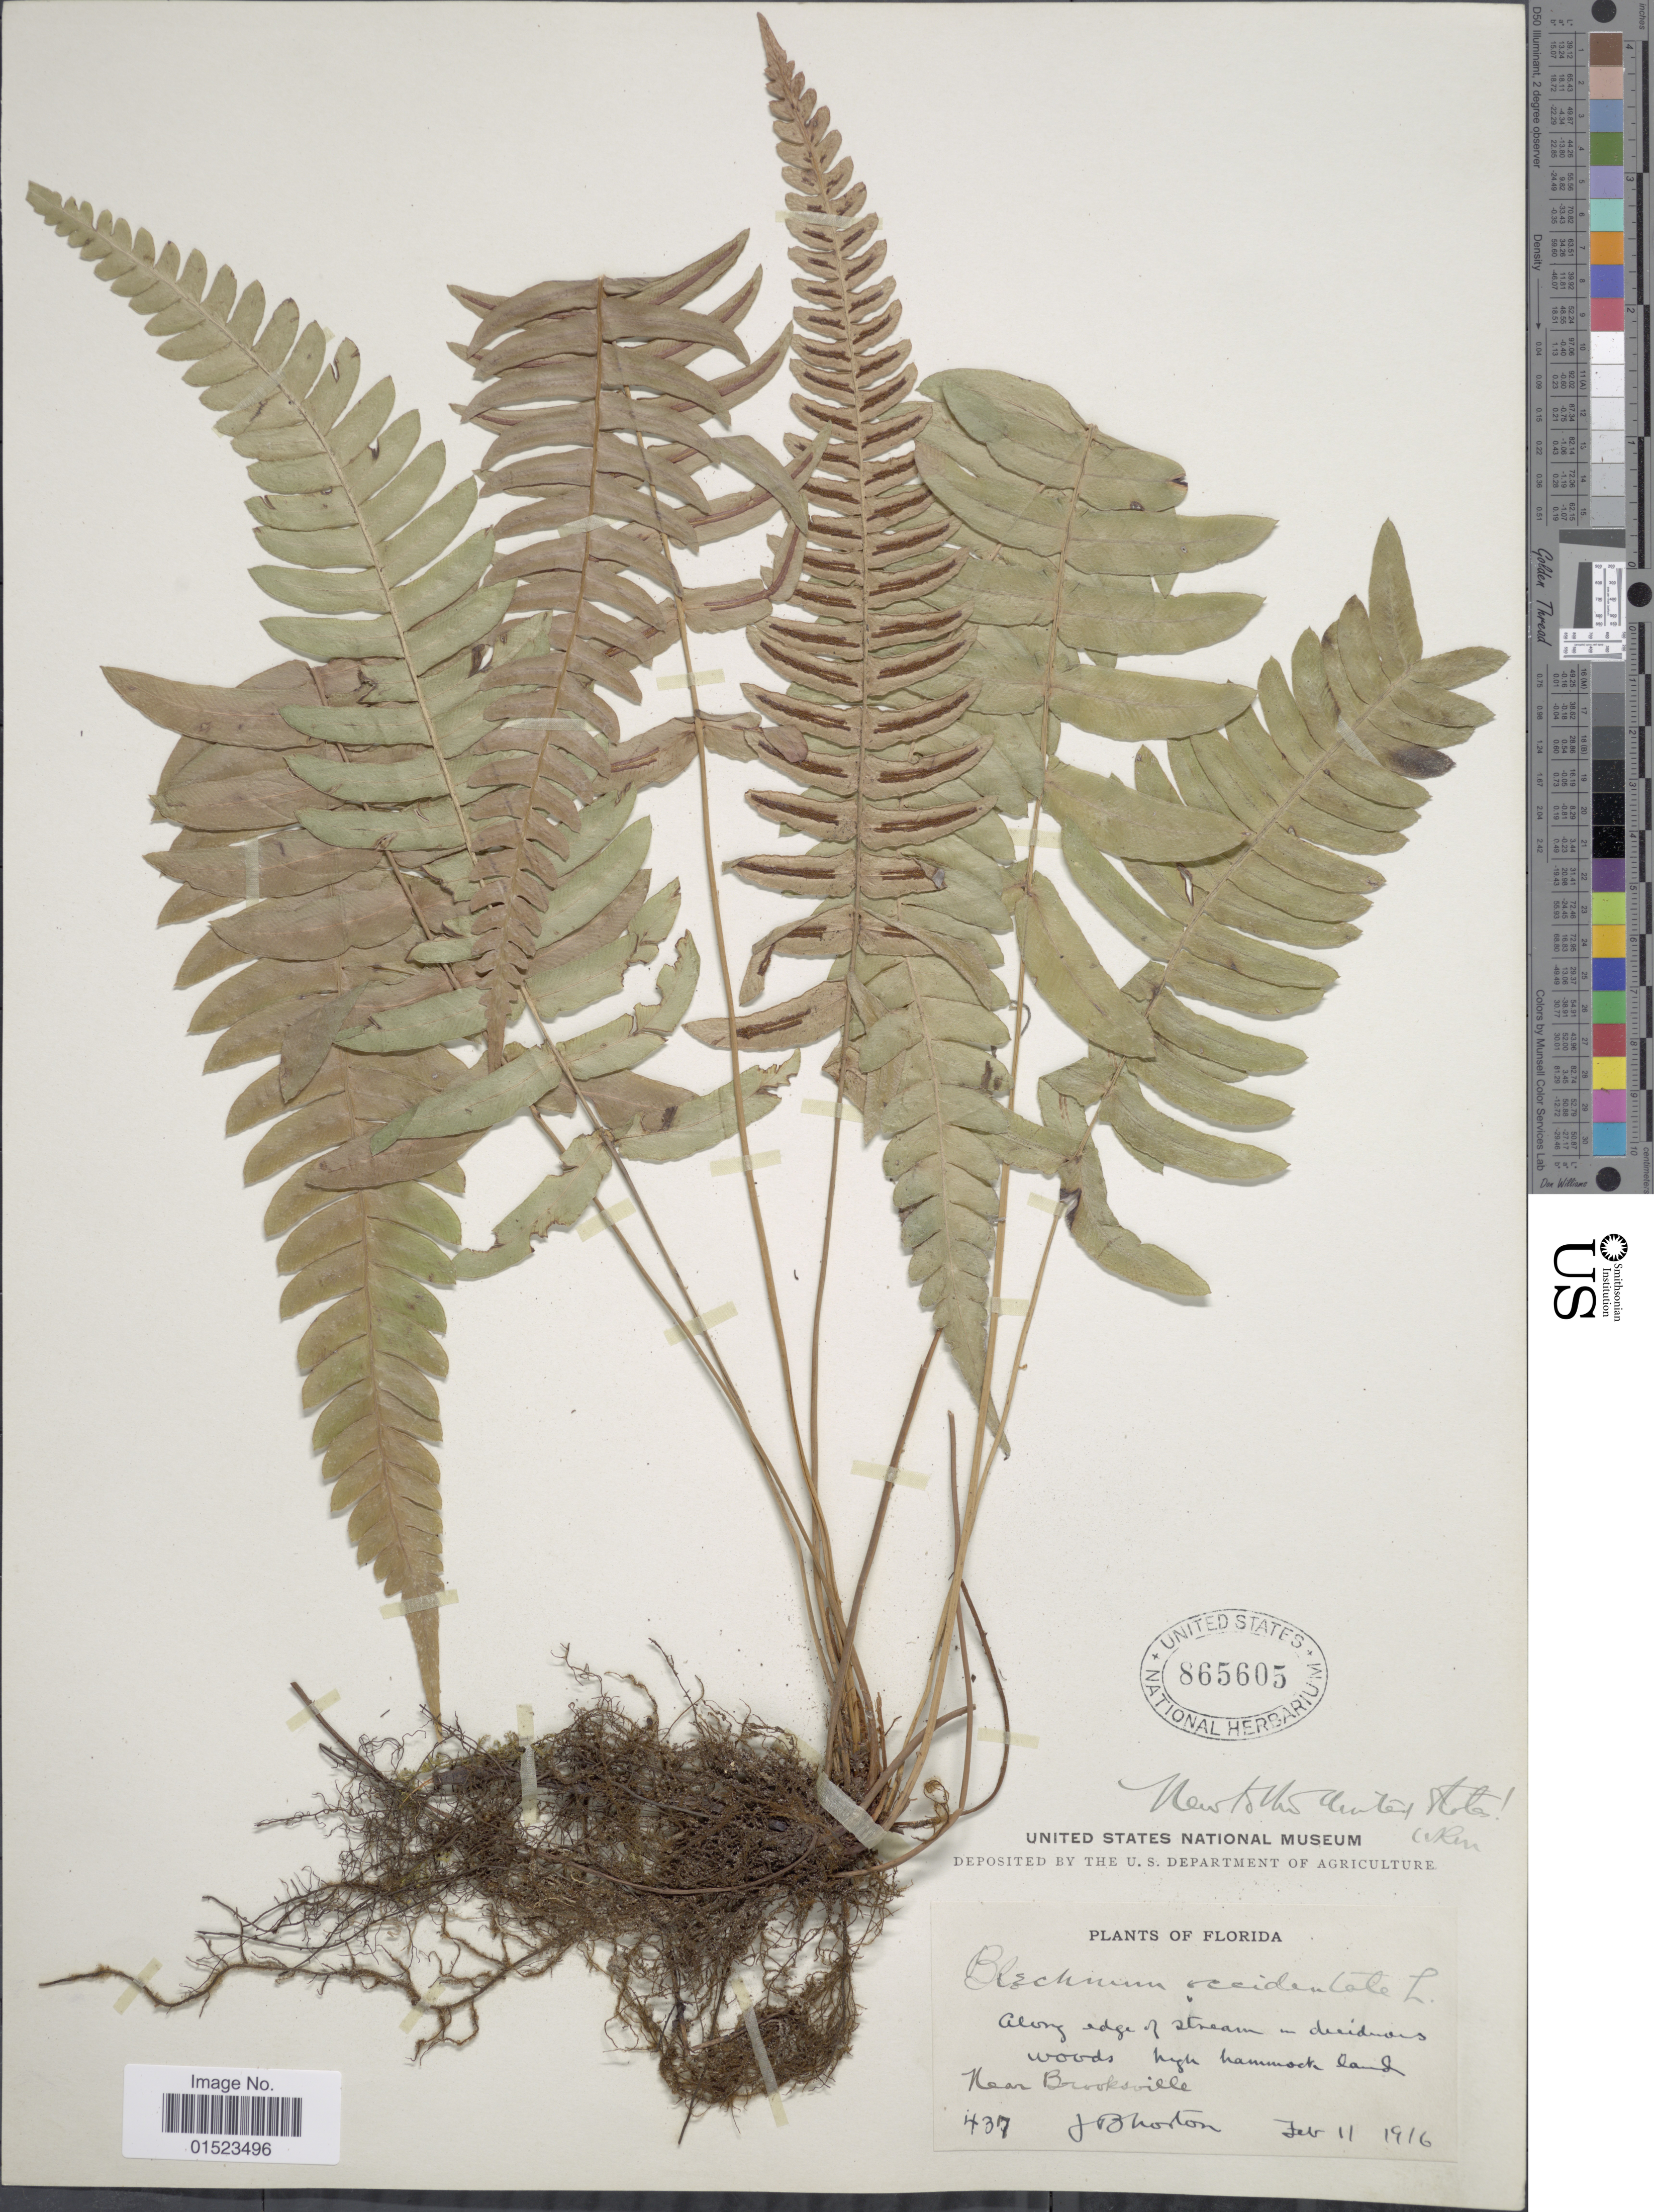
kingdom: Plantae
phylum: Tracheophyta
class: Polypodiopsida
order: Polypodiales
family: Blechnaceae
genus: Blechnum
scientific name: Blechnum glandulosum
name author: Link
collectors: J. B. Morton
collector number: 437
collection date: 1916-02-11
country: United States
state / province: Florida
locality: Along edge of stream in deciduous woods, high hammock land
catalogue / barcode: US 865605